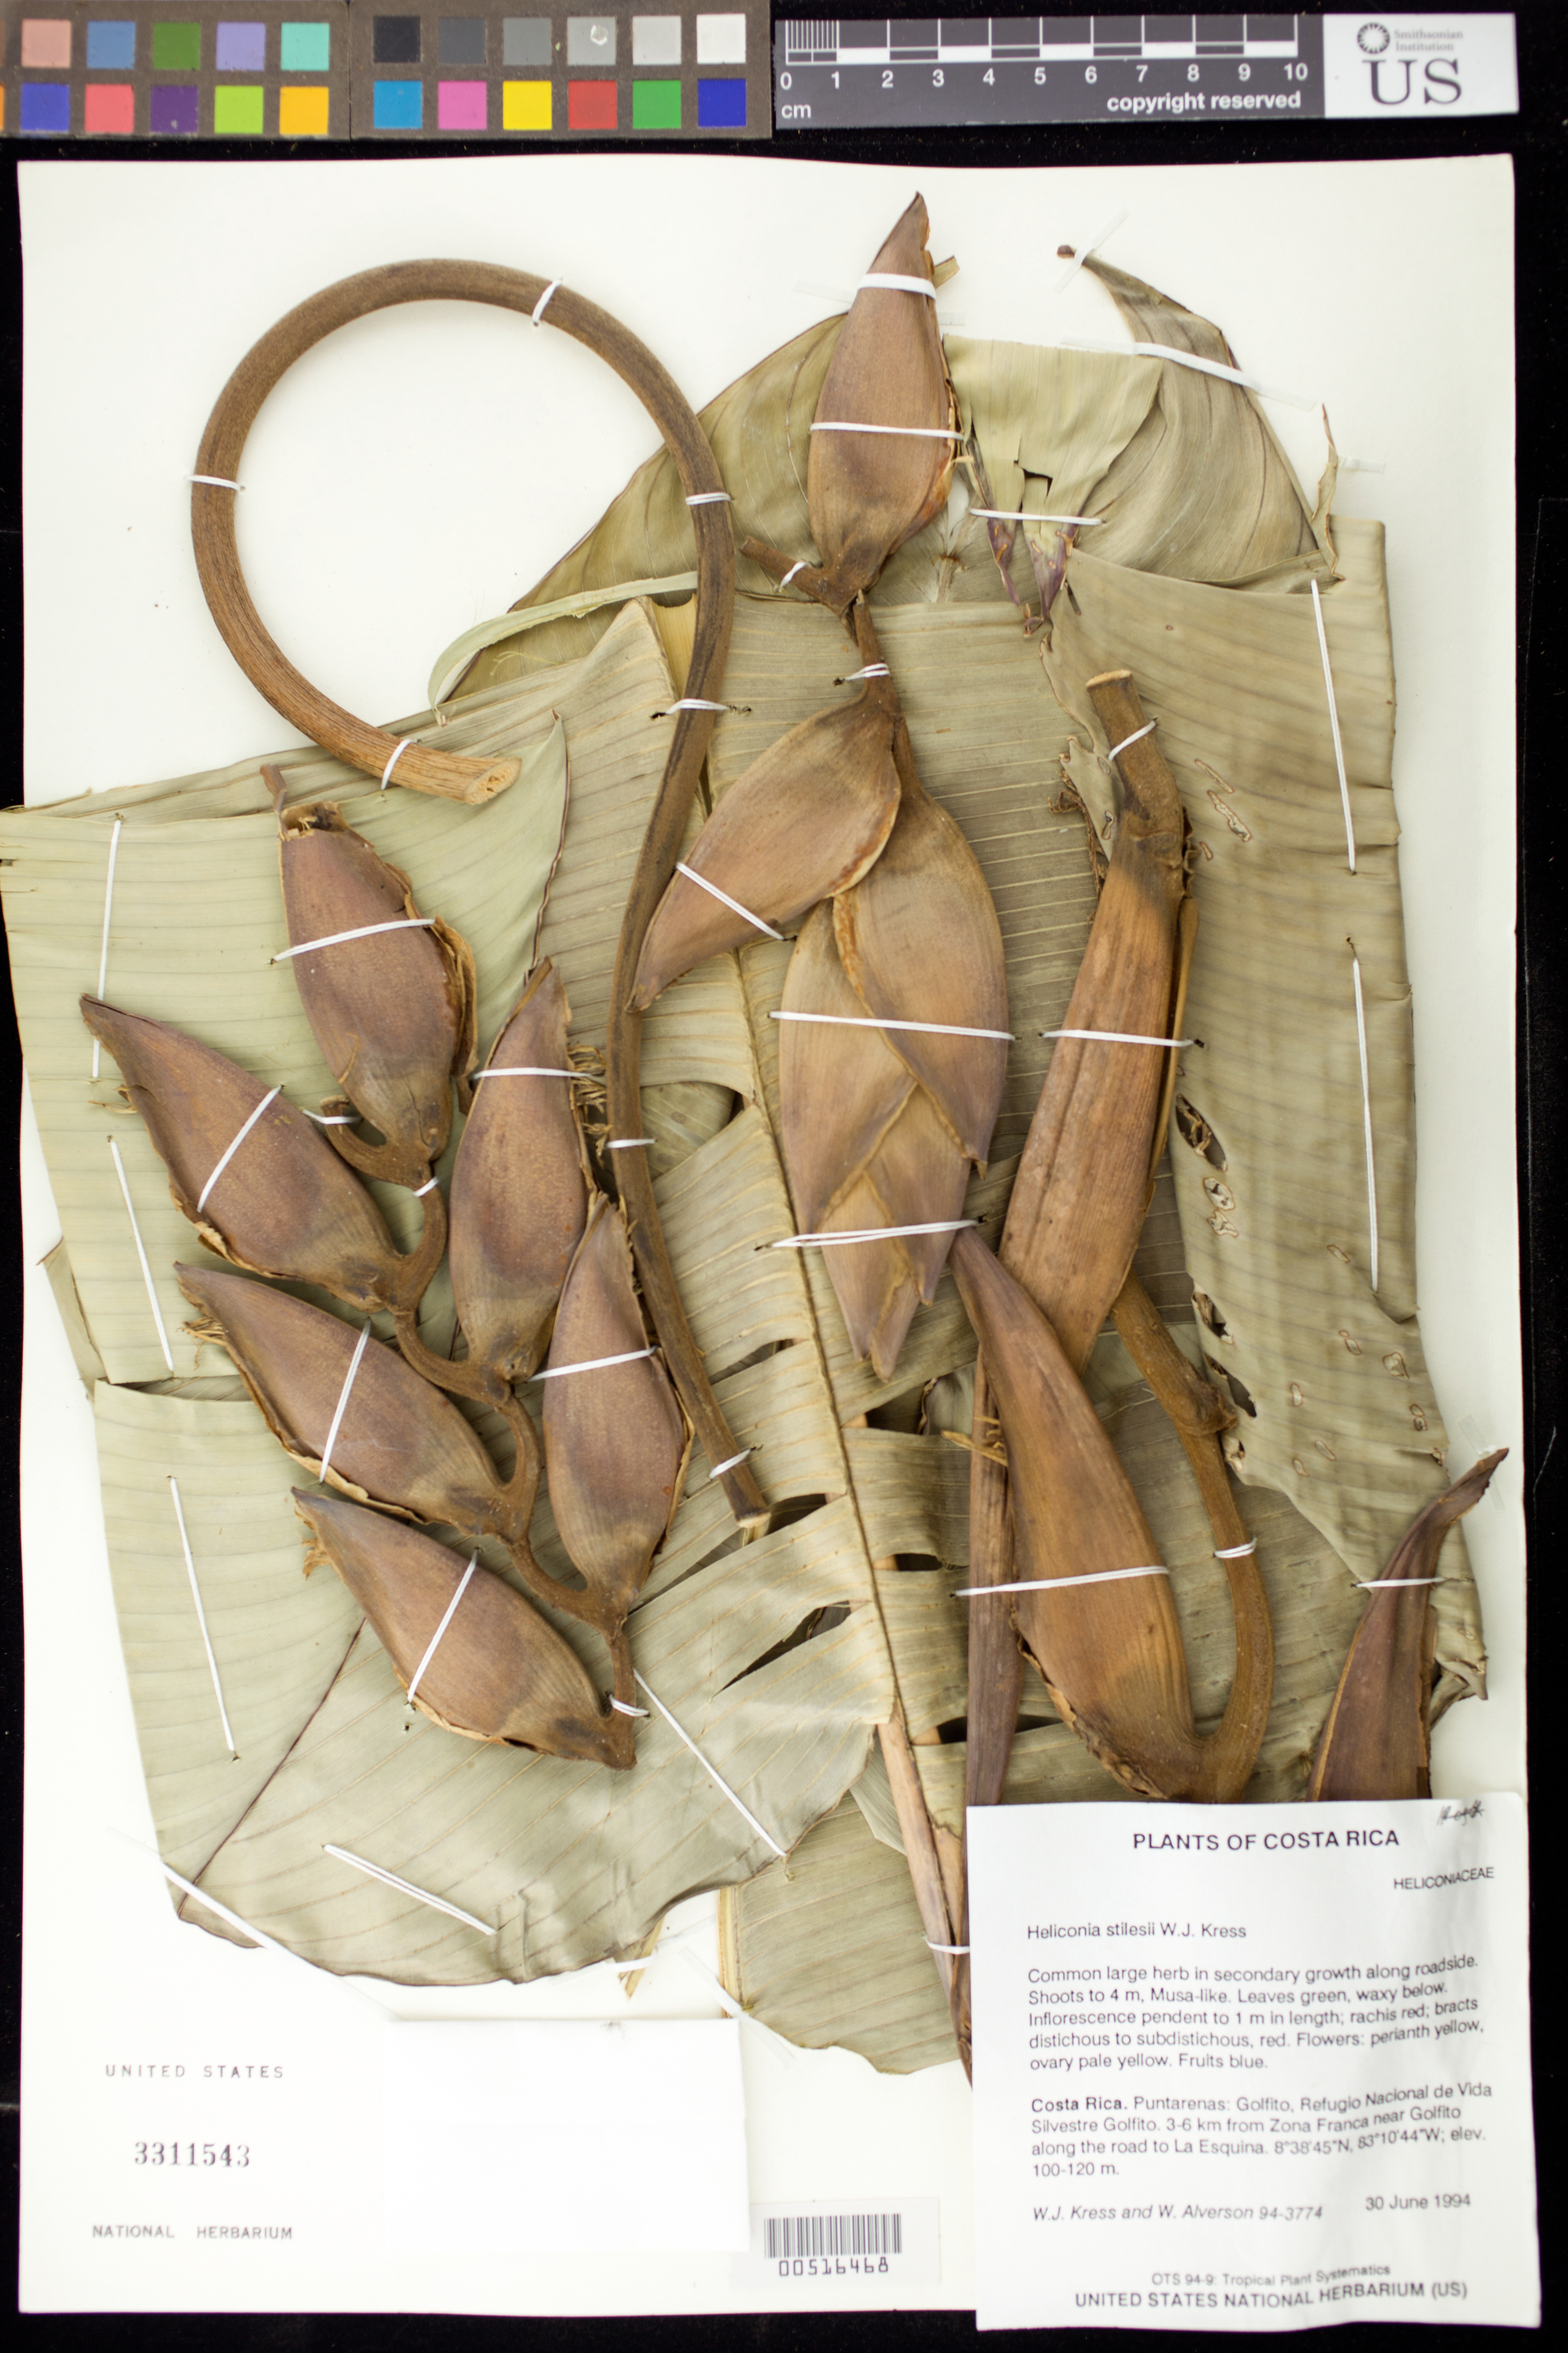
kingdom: Plantae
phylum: Tracheophyta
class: Liliopsida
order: Zingiberales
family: Heliconiaceae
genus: Heliconia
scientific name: Heliconia stilesii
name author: W.J. Kress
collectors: W. J. Kress & W. S. Alverson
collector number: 94-3774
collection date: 1994-06-30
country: Costa Rica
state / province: Puntarenas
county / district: Golfito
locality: Refugio Nacional de Vida Silvestre Golfito. 3-6 km from Zona Franca near Golfito along the road to La Esquina.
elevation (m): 100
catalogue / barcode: US 3311543